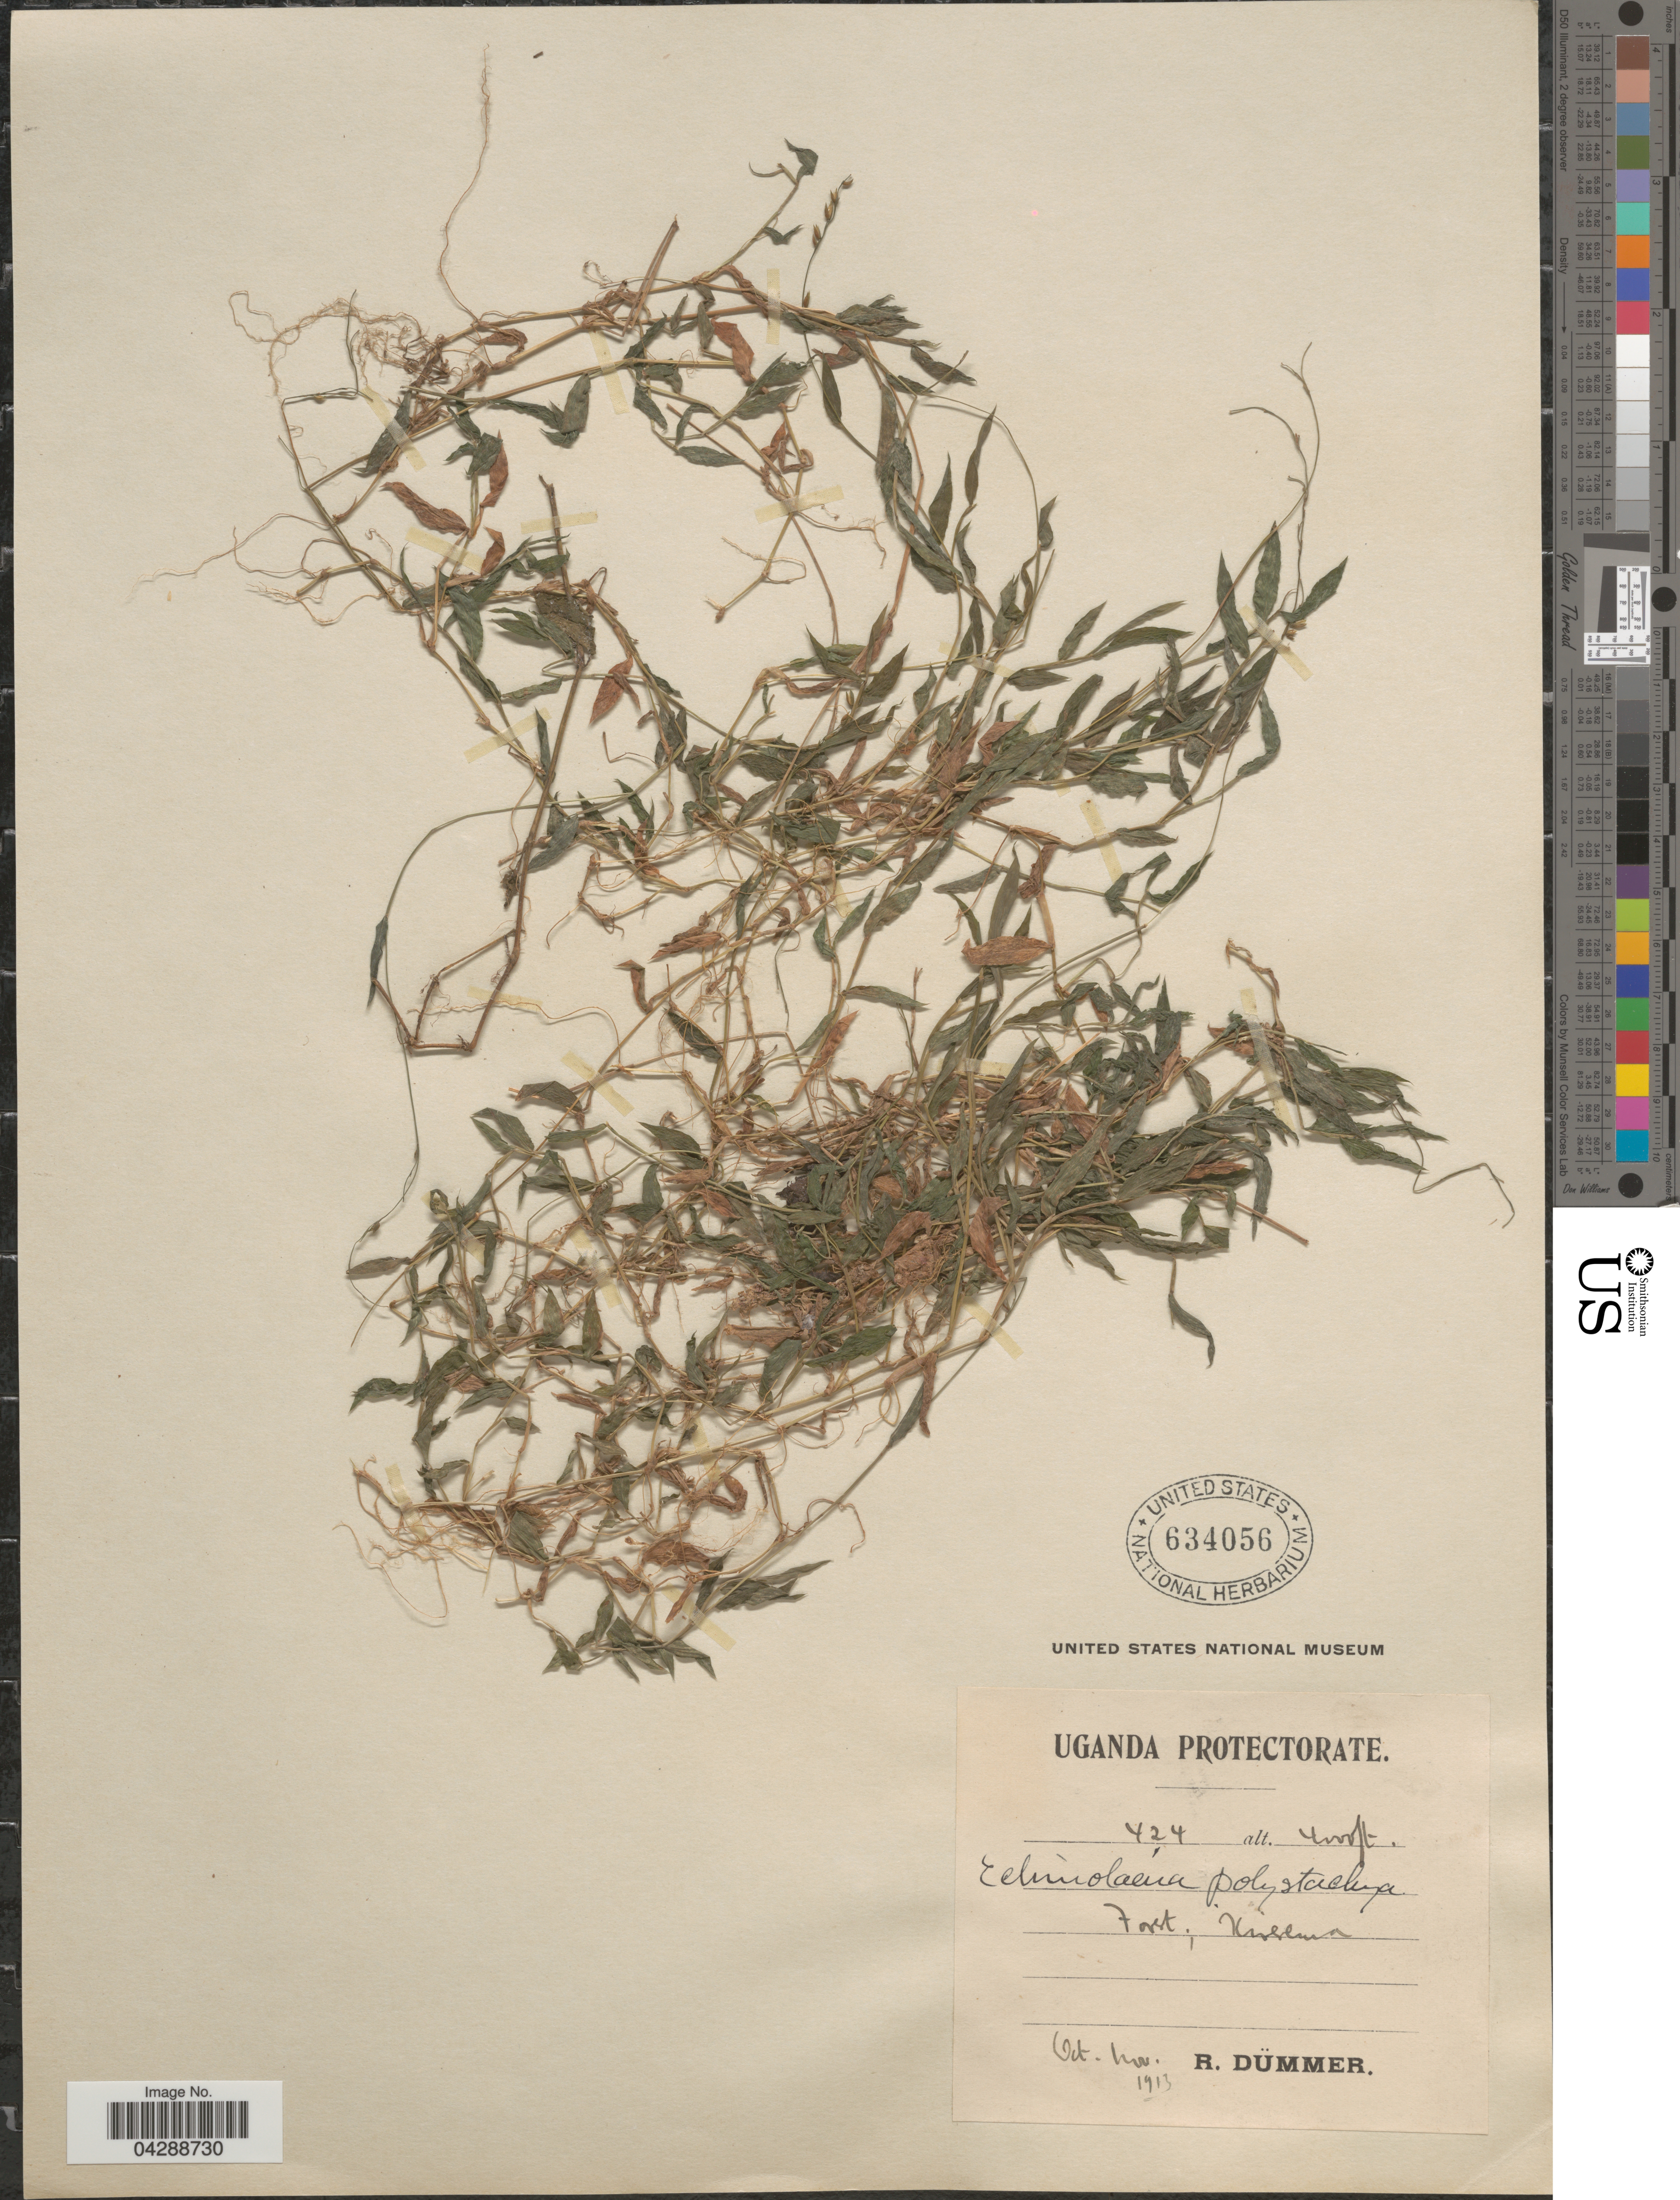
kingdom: Plantae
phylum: Tracheophyta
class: Liliopsida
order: Poales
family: Poaceae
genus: Pseudechinolaena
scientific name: Pseudechinolaena polystachya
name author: (Kunth) Stapf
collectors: R. Dümmer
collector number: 424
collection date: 1913-10/1913-11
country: Uganda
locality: Uganda Protectorate. Foret; Kirerema.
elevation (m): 1219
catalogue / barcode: US 634056